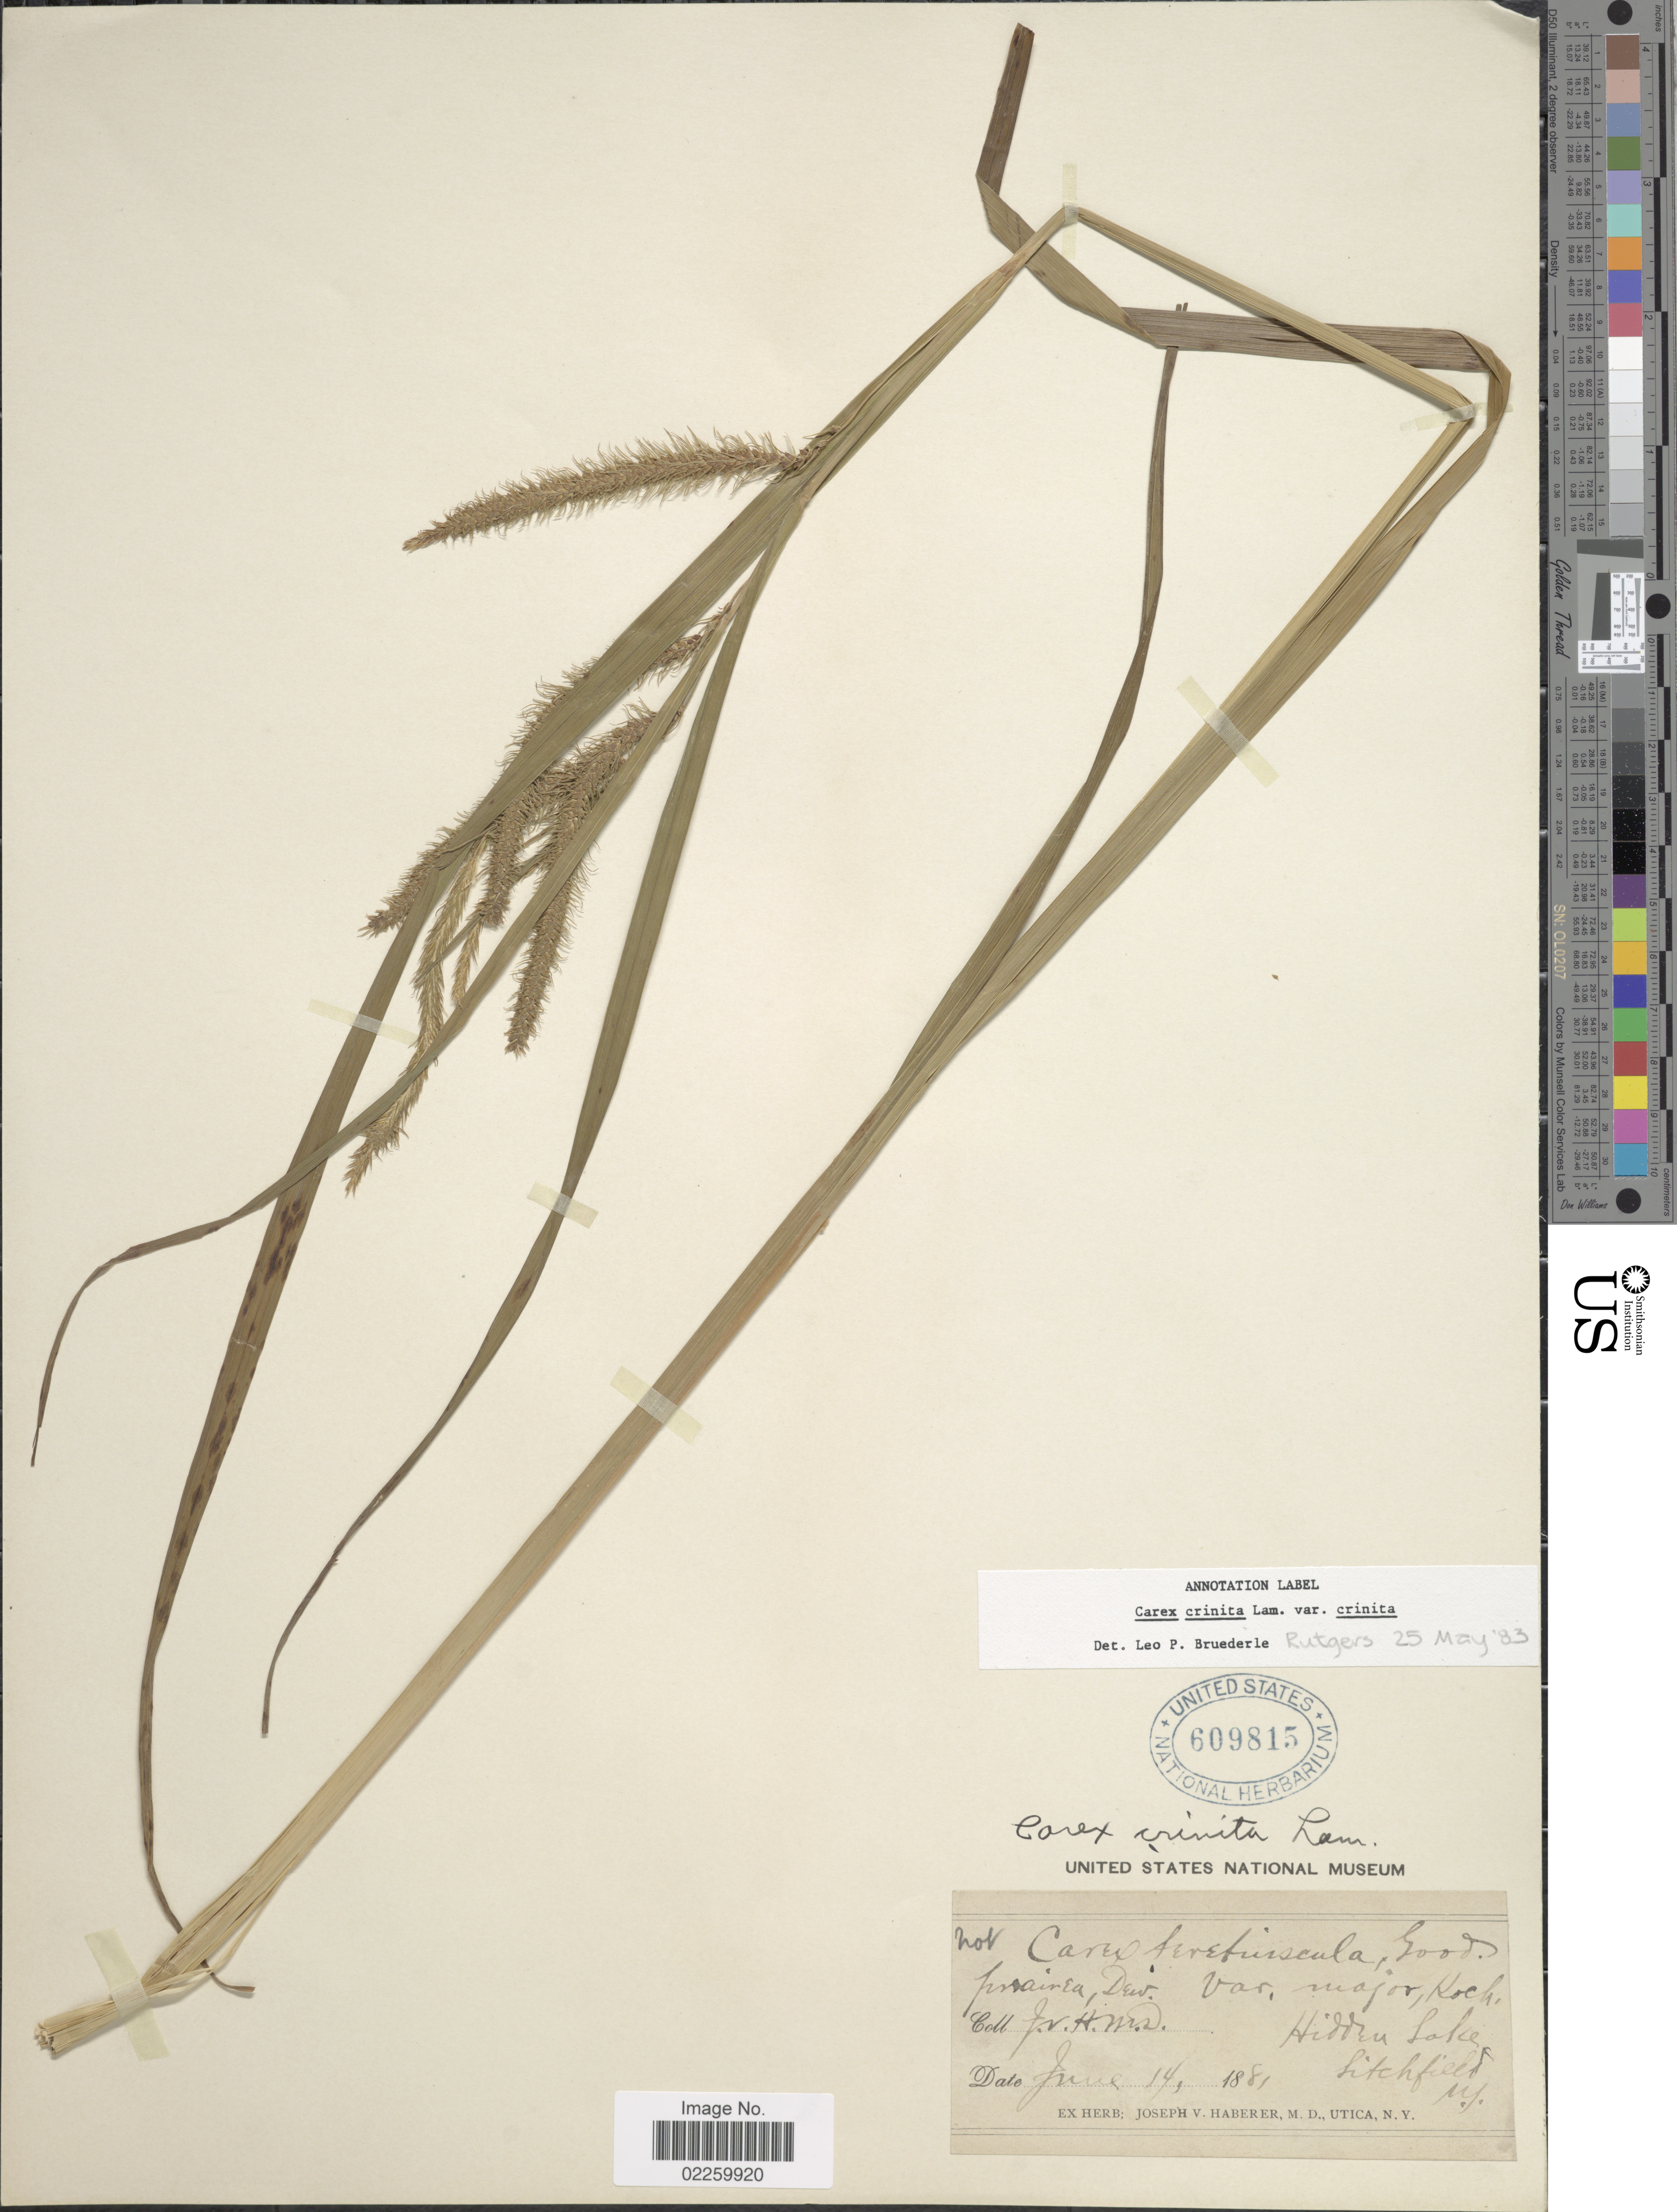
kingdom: Plantae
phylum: Tracheophyta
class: Liliopsida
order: Poales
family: Cyperaceae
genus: Carex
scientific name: Carex crinita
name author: Lam.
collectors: J. V. Haberer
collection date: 1881-06-14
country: United States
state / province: New York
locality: Hidden Lake, Litchfield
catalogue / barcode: US 609815